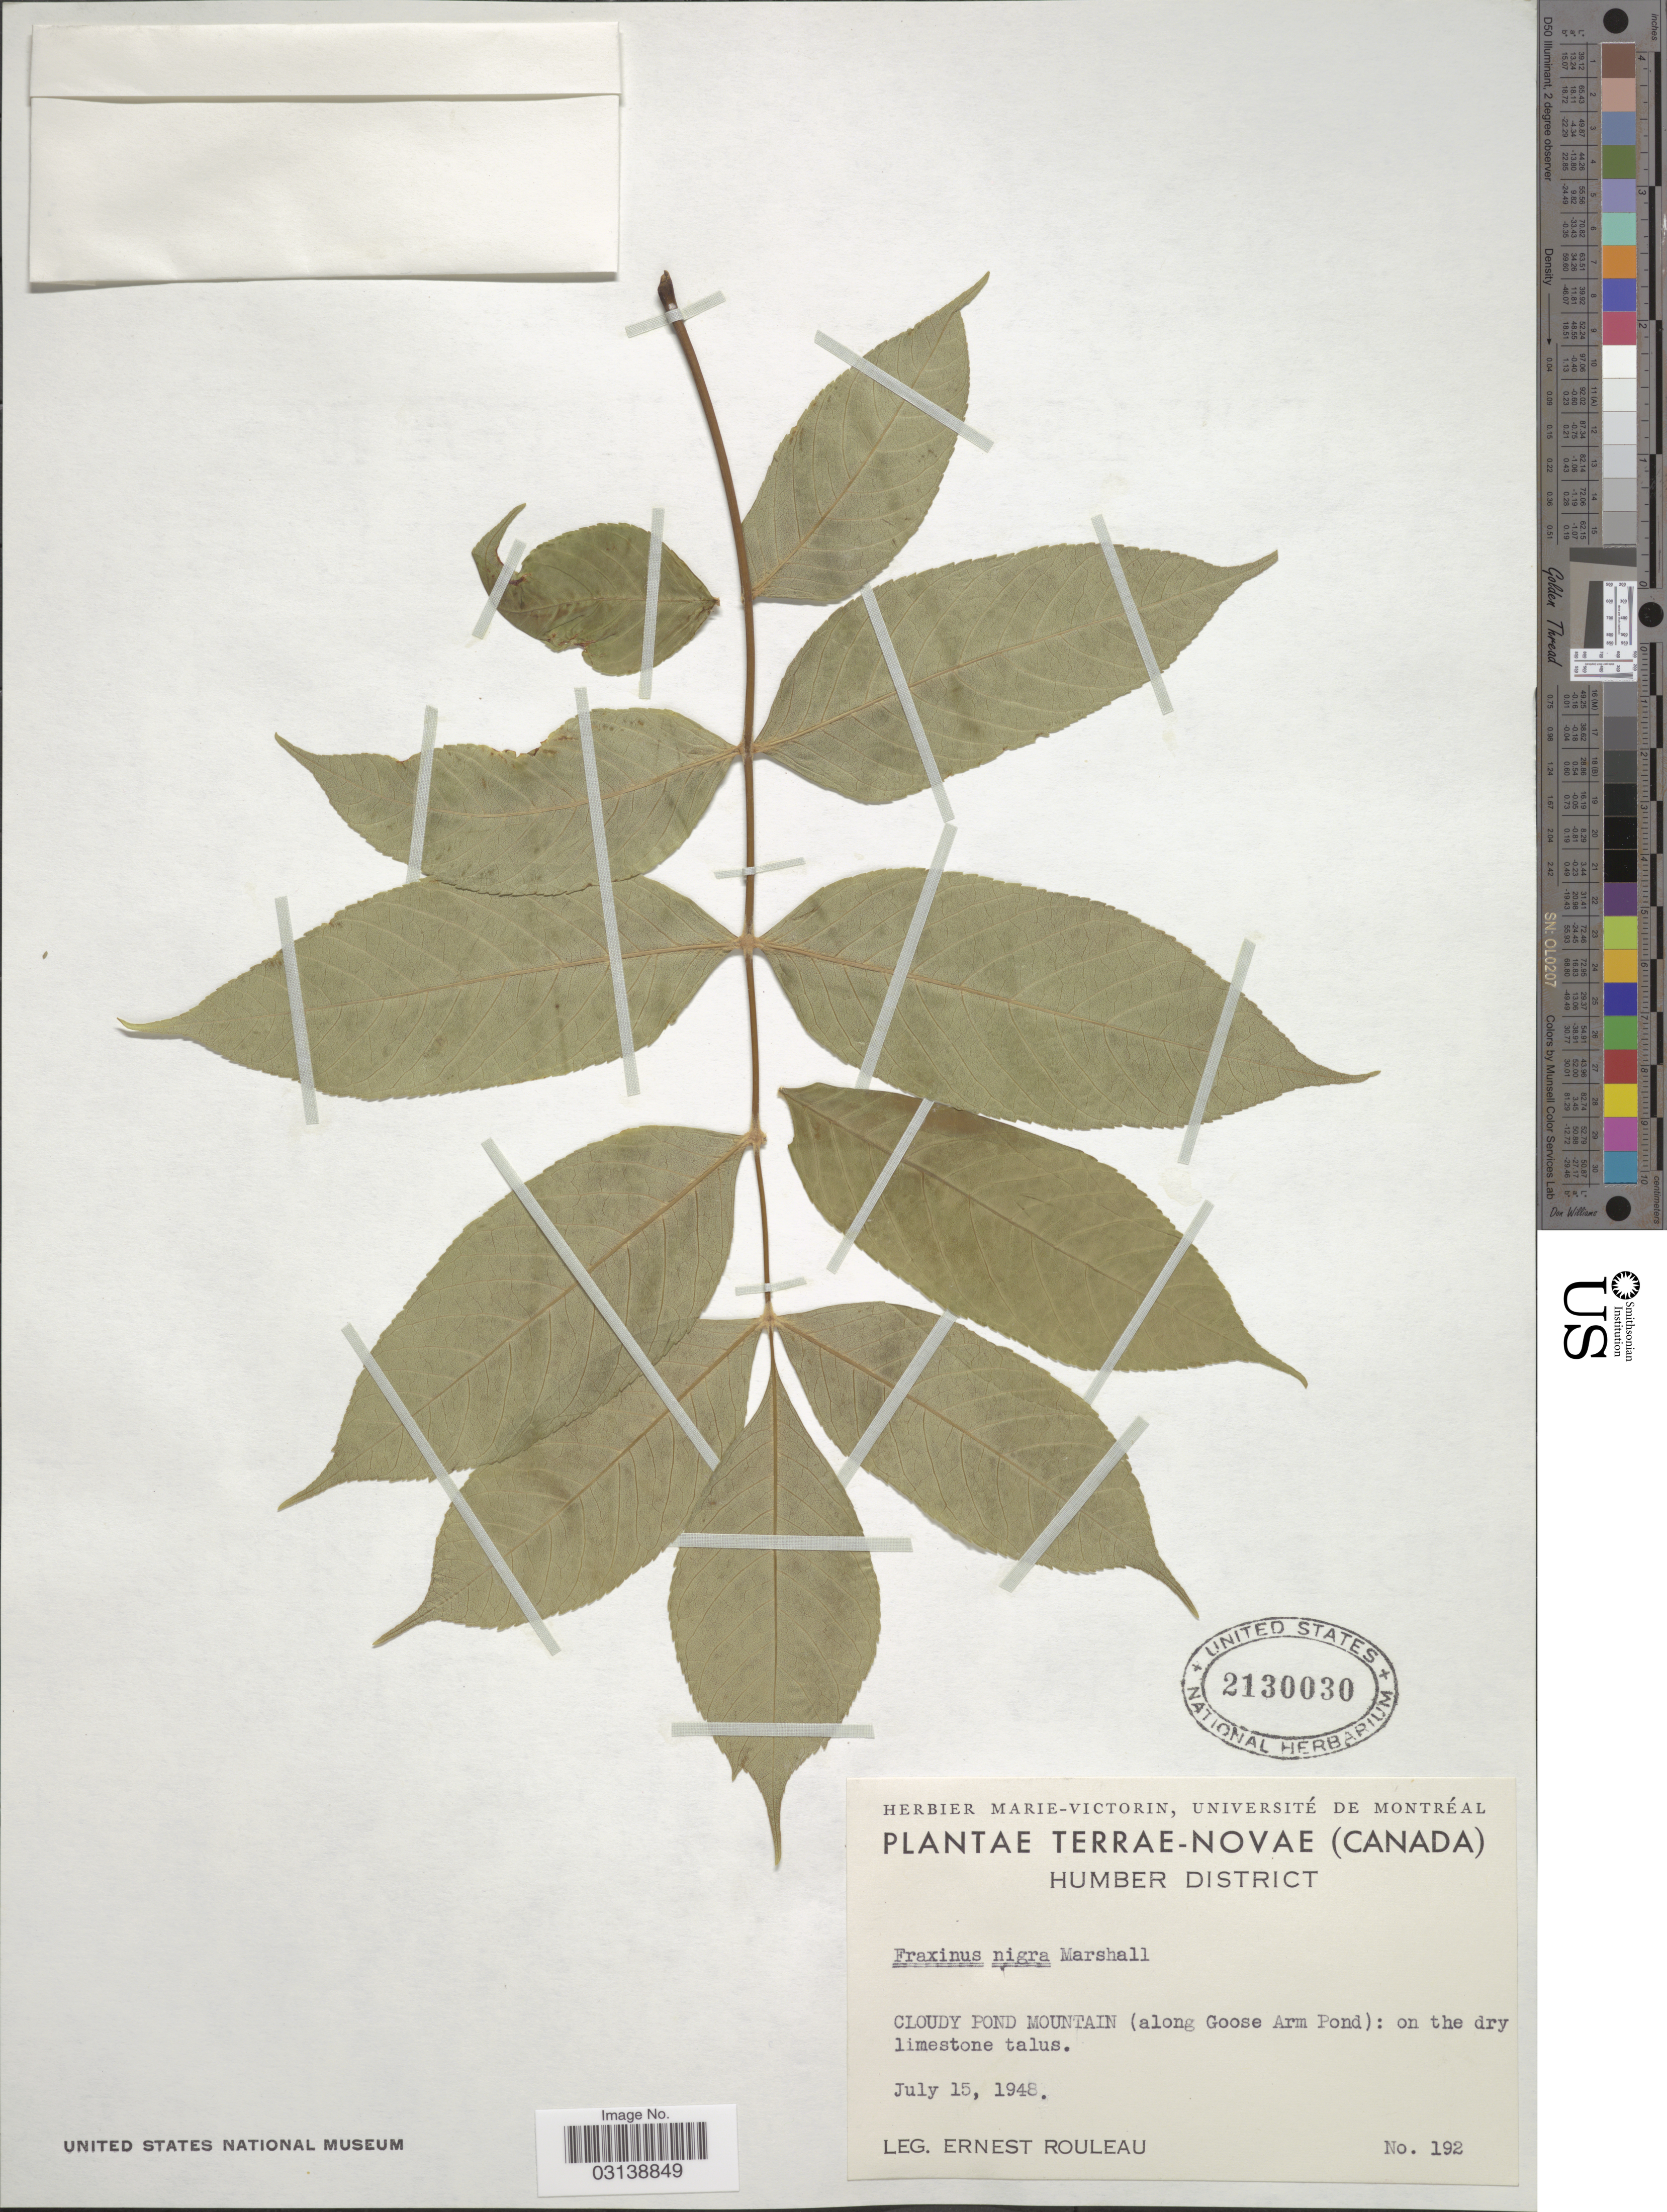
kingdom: Plantae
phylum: Tracheophyta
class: Magnoliopsida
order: Lamiales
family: Oleaceae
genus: Fraxinus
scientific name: Fraxinus nigra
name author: Marshall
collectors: J. Rouleau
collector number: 192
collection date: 1948-07-15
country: Canada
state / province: Newfoundland and Labrador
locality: Terrae-Novae. Humber District. Cloudy Pond Mountain (along Goose Arm Pond).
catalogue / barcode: US 2130030